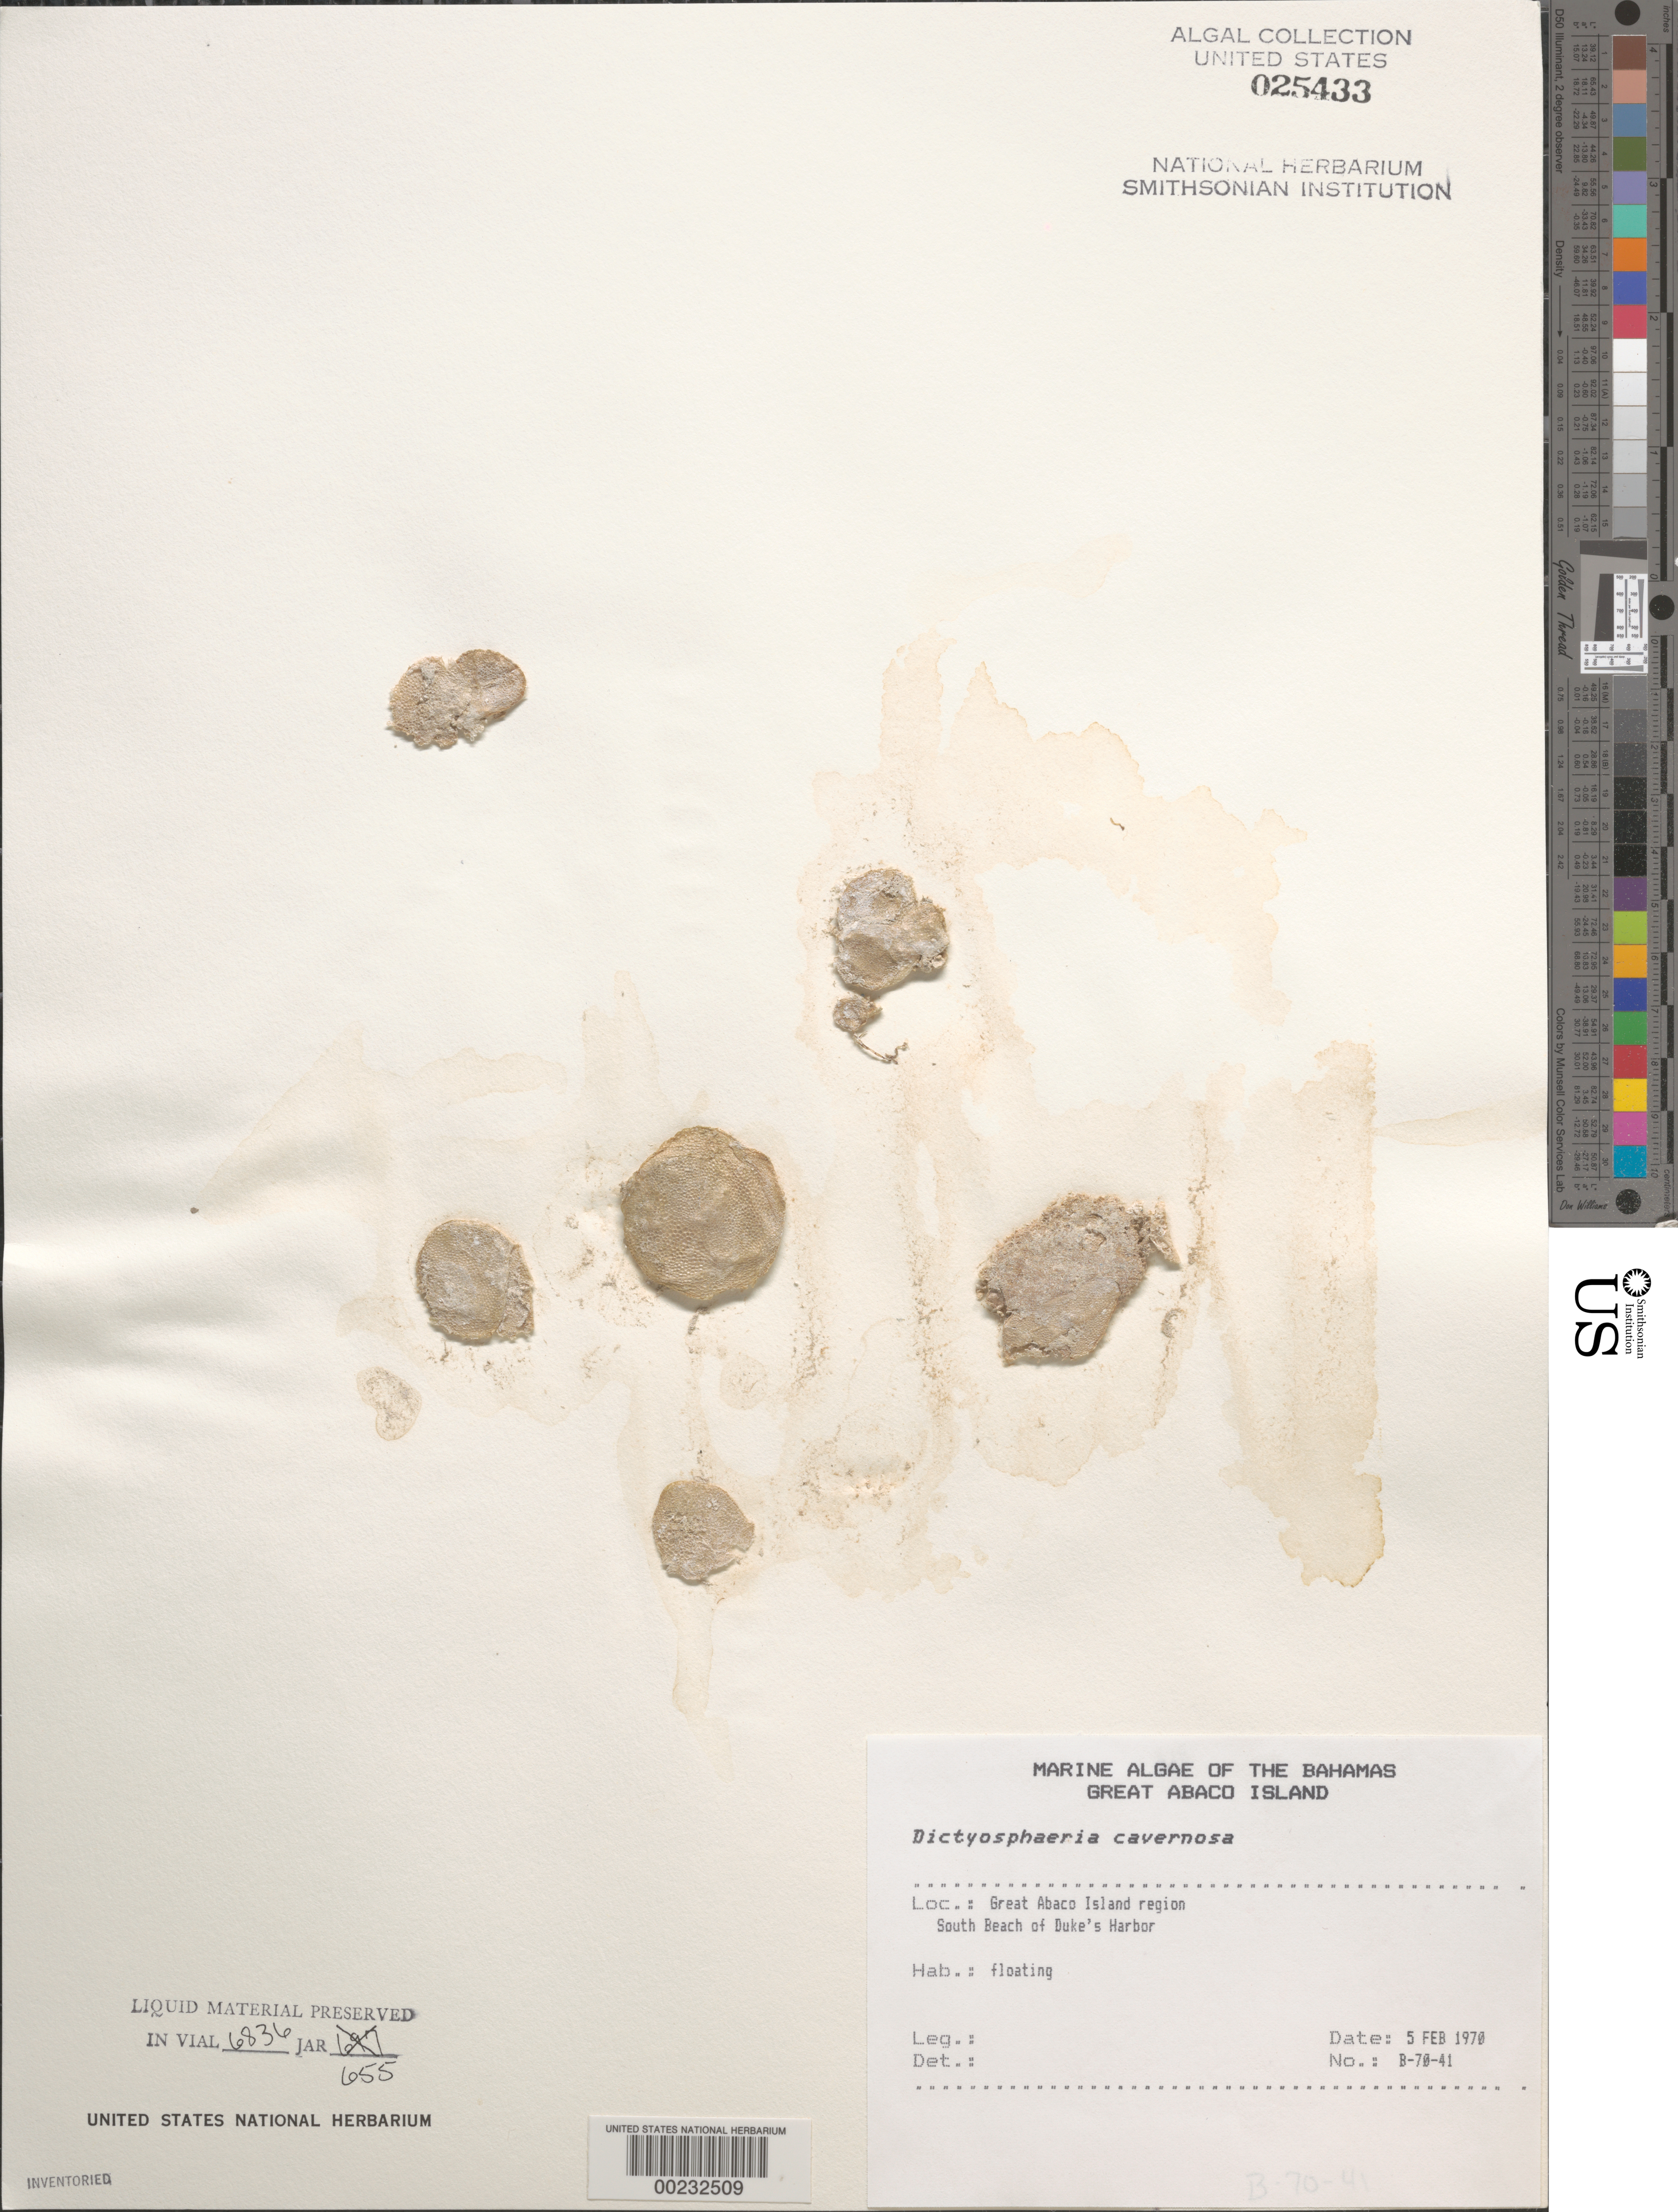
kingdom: Plantae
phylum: Chlorophyta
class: Ulvophyceae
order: Siphonocladales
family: Siphonocladaceae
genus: Dictyosphaeria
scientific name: Dictyosphaeria cavernosa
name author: (Forssk.) Børgesen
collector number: B-70-41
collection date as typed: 05 Feb 1970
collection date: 1970-02-05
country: Bahamas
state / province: Abaco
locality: Duke's harbor, great abaco island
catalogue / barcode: US 25433